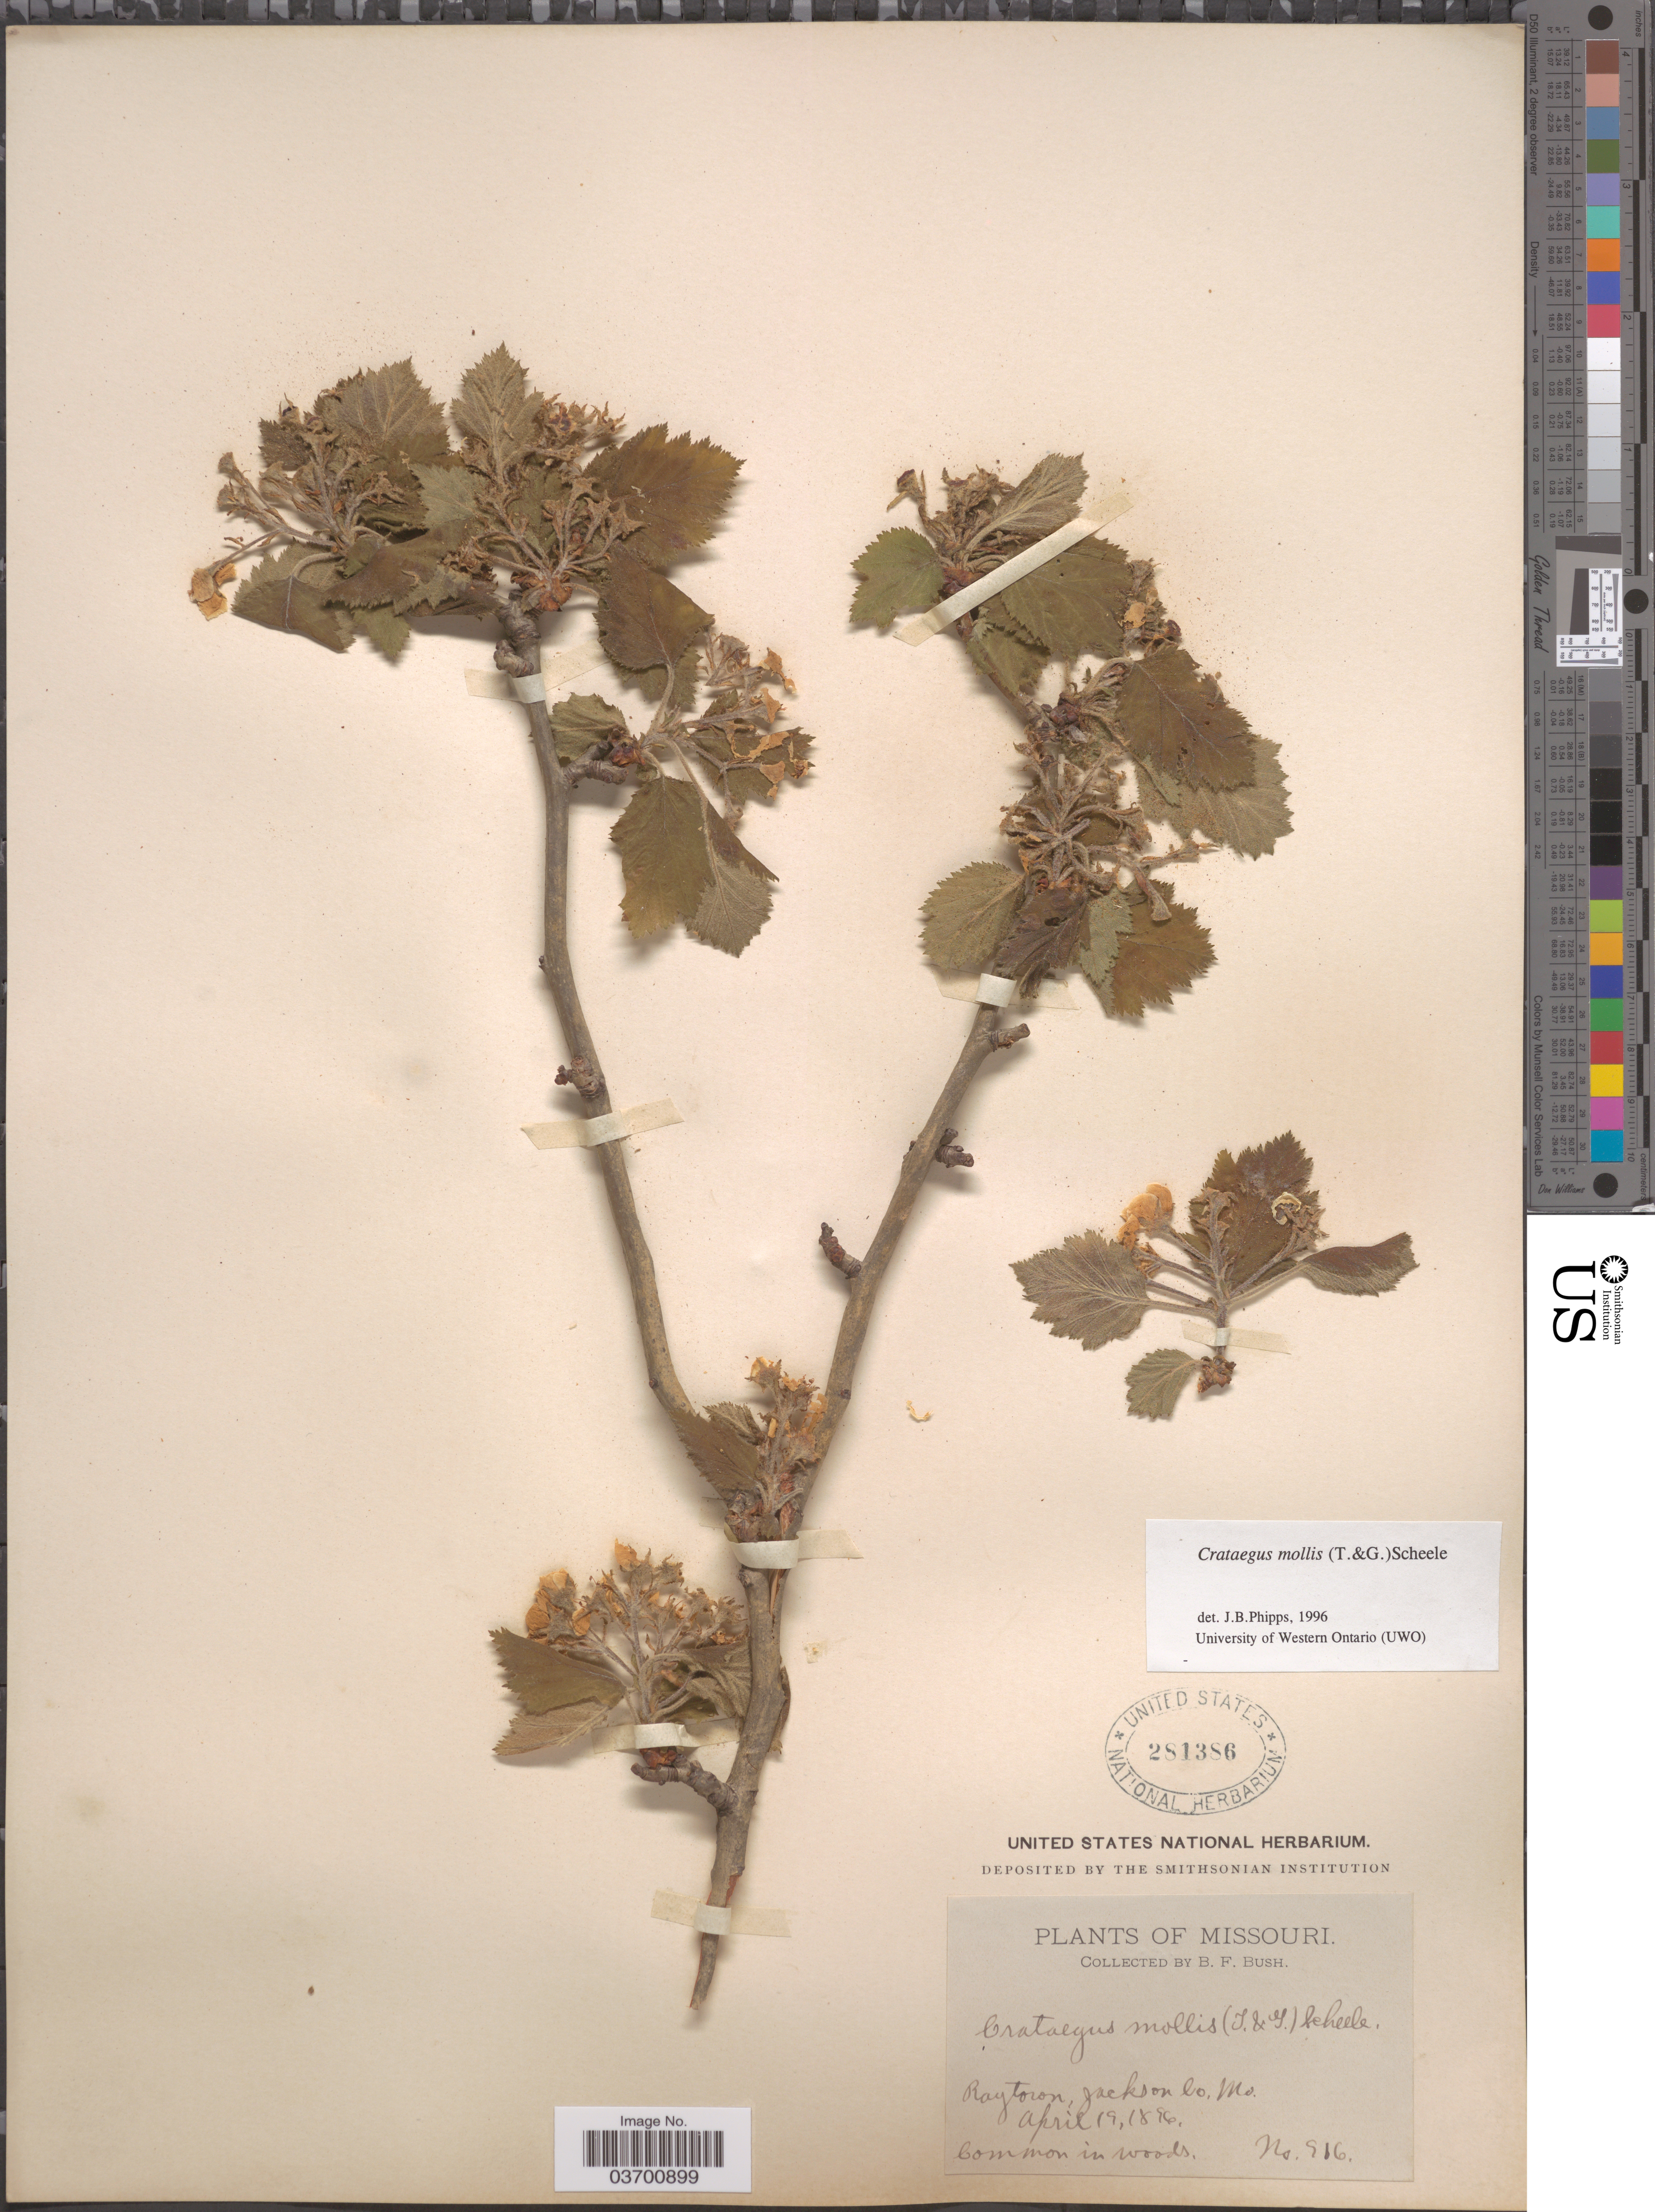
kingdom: Plantae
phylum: Tracheophyta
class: Magnoliopsida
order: Rosales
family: Rosaceae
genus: Crataegus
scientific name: Crataegus mollis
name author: (Torr. & A. Gray) Scheele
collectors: B. F. Bush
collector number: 916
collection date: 1896-04-19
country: United States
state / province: Missouri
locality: Raytown, Jackson Co.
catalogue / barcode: US 281386